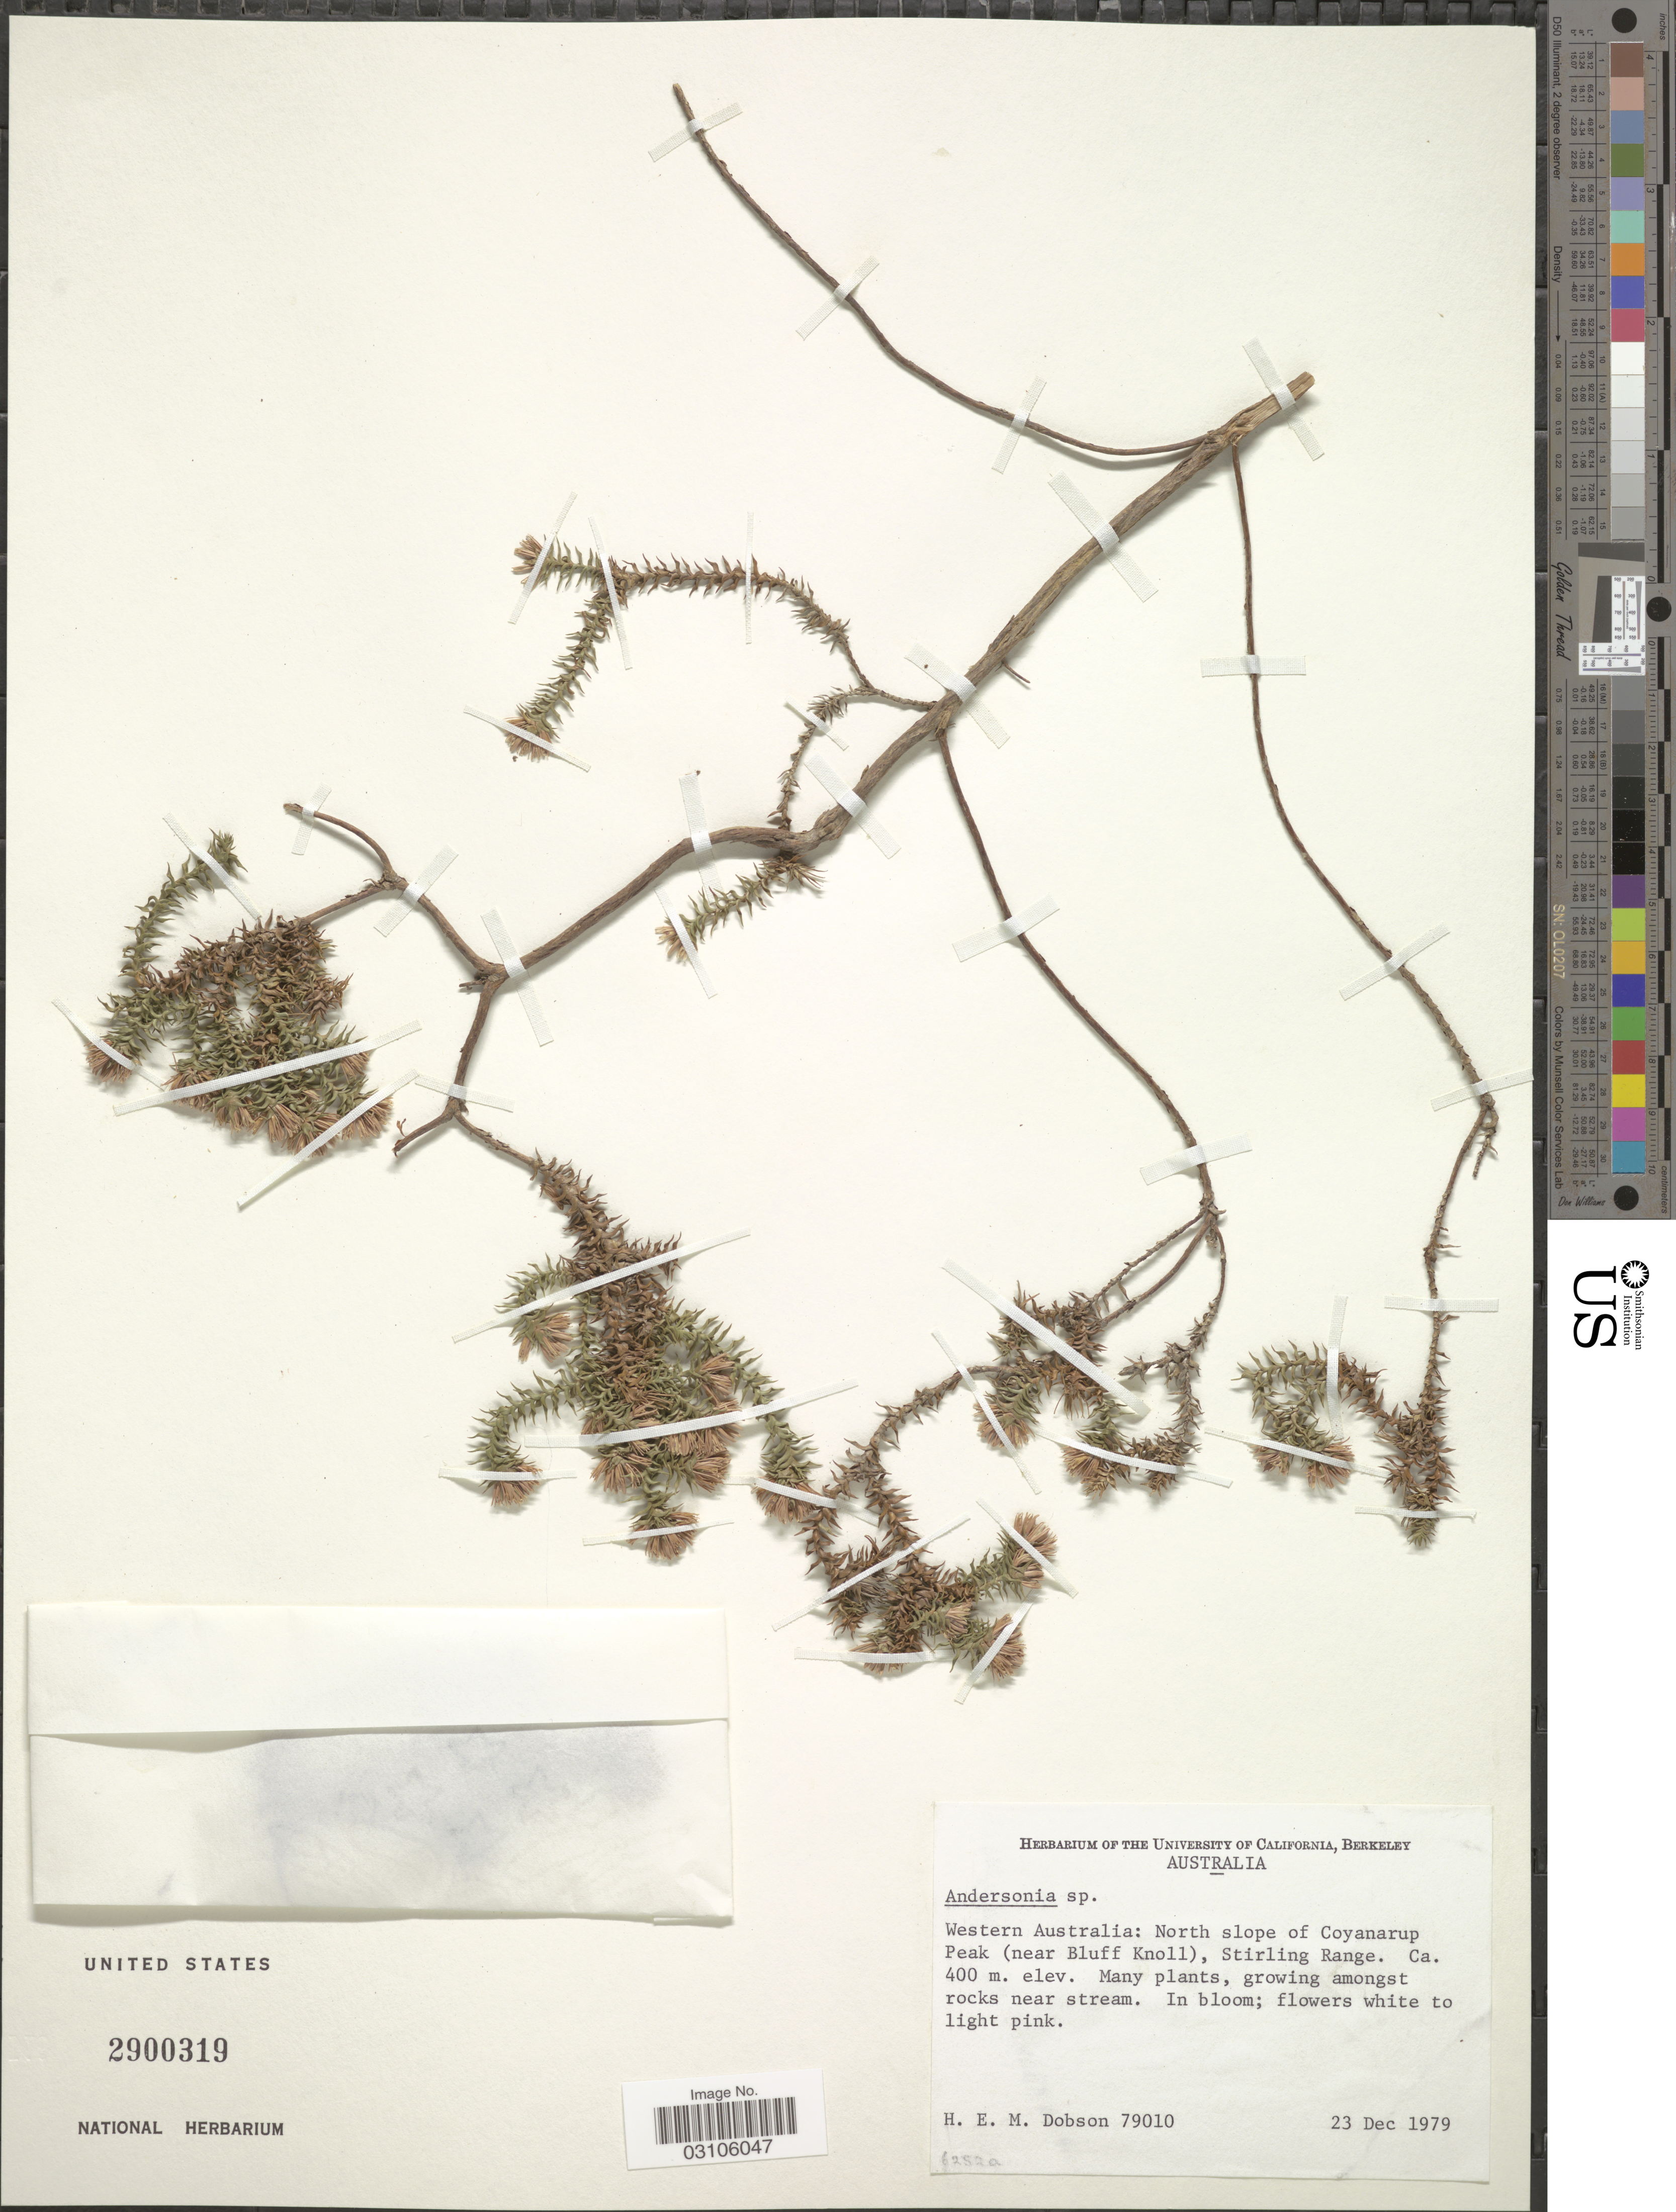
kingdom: Plantae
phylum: Tracheophyta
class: Magnoliopsida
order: Ericales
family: Ericaceae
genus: Andersonia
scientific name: Andersonia sp.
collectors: H. Dobson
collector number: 79010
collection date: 1979-12-23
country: Australia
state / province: Western Australia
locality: North slope of Coyanarup Peak (near Bluff Knoll), Stirling Range.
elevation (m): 400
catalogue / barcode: US 2900319